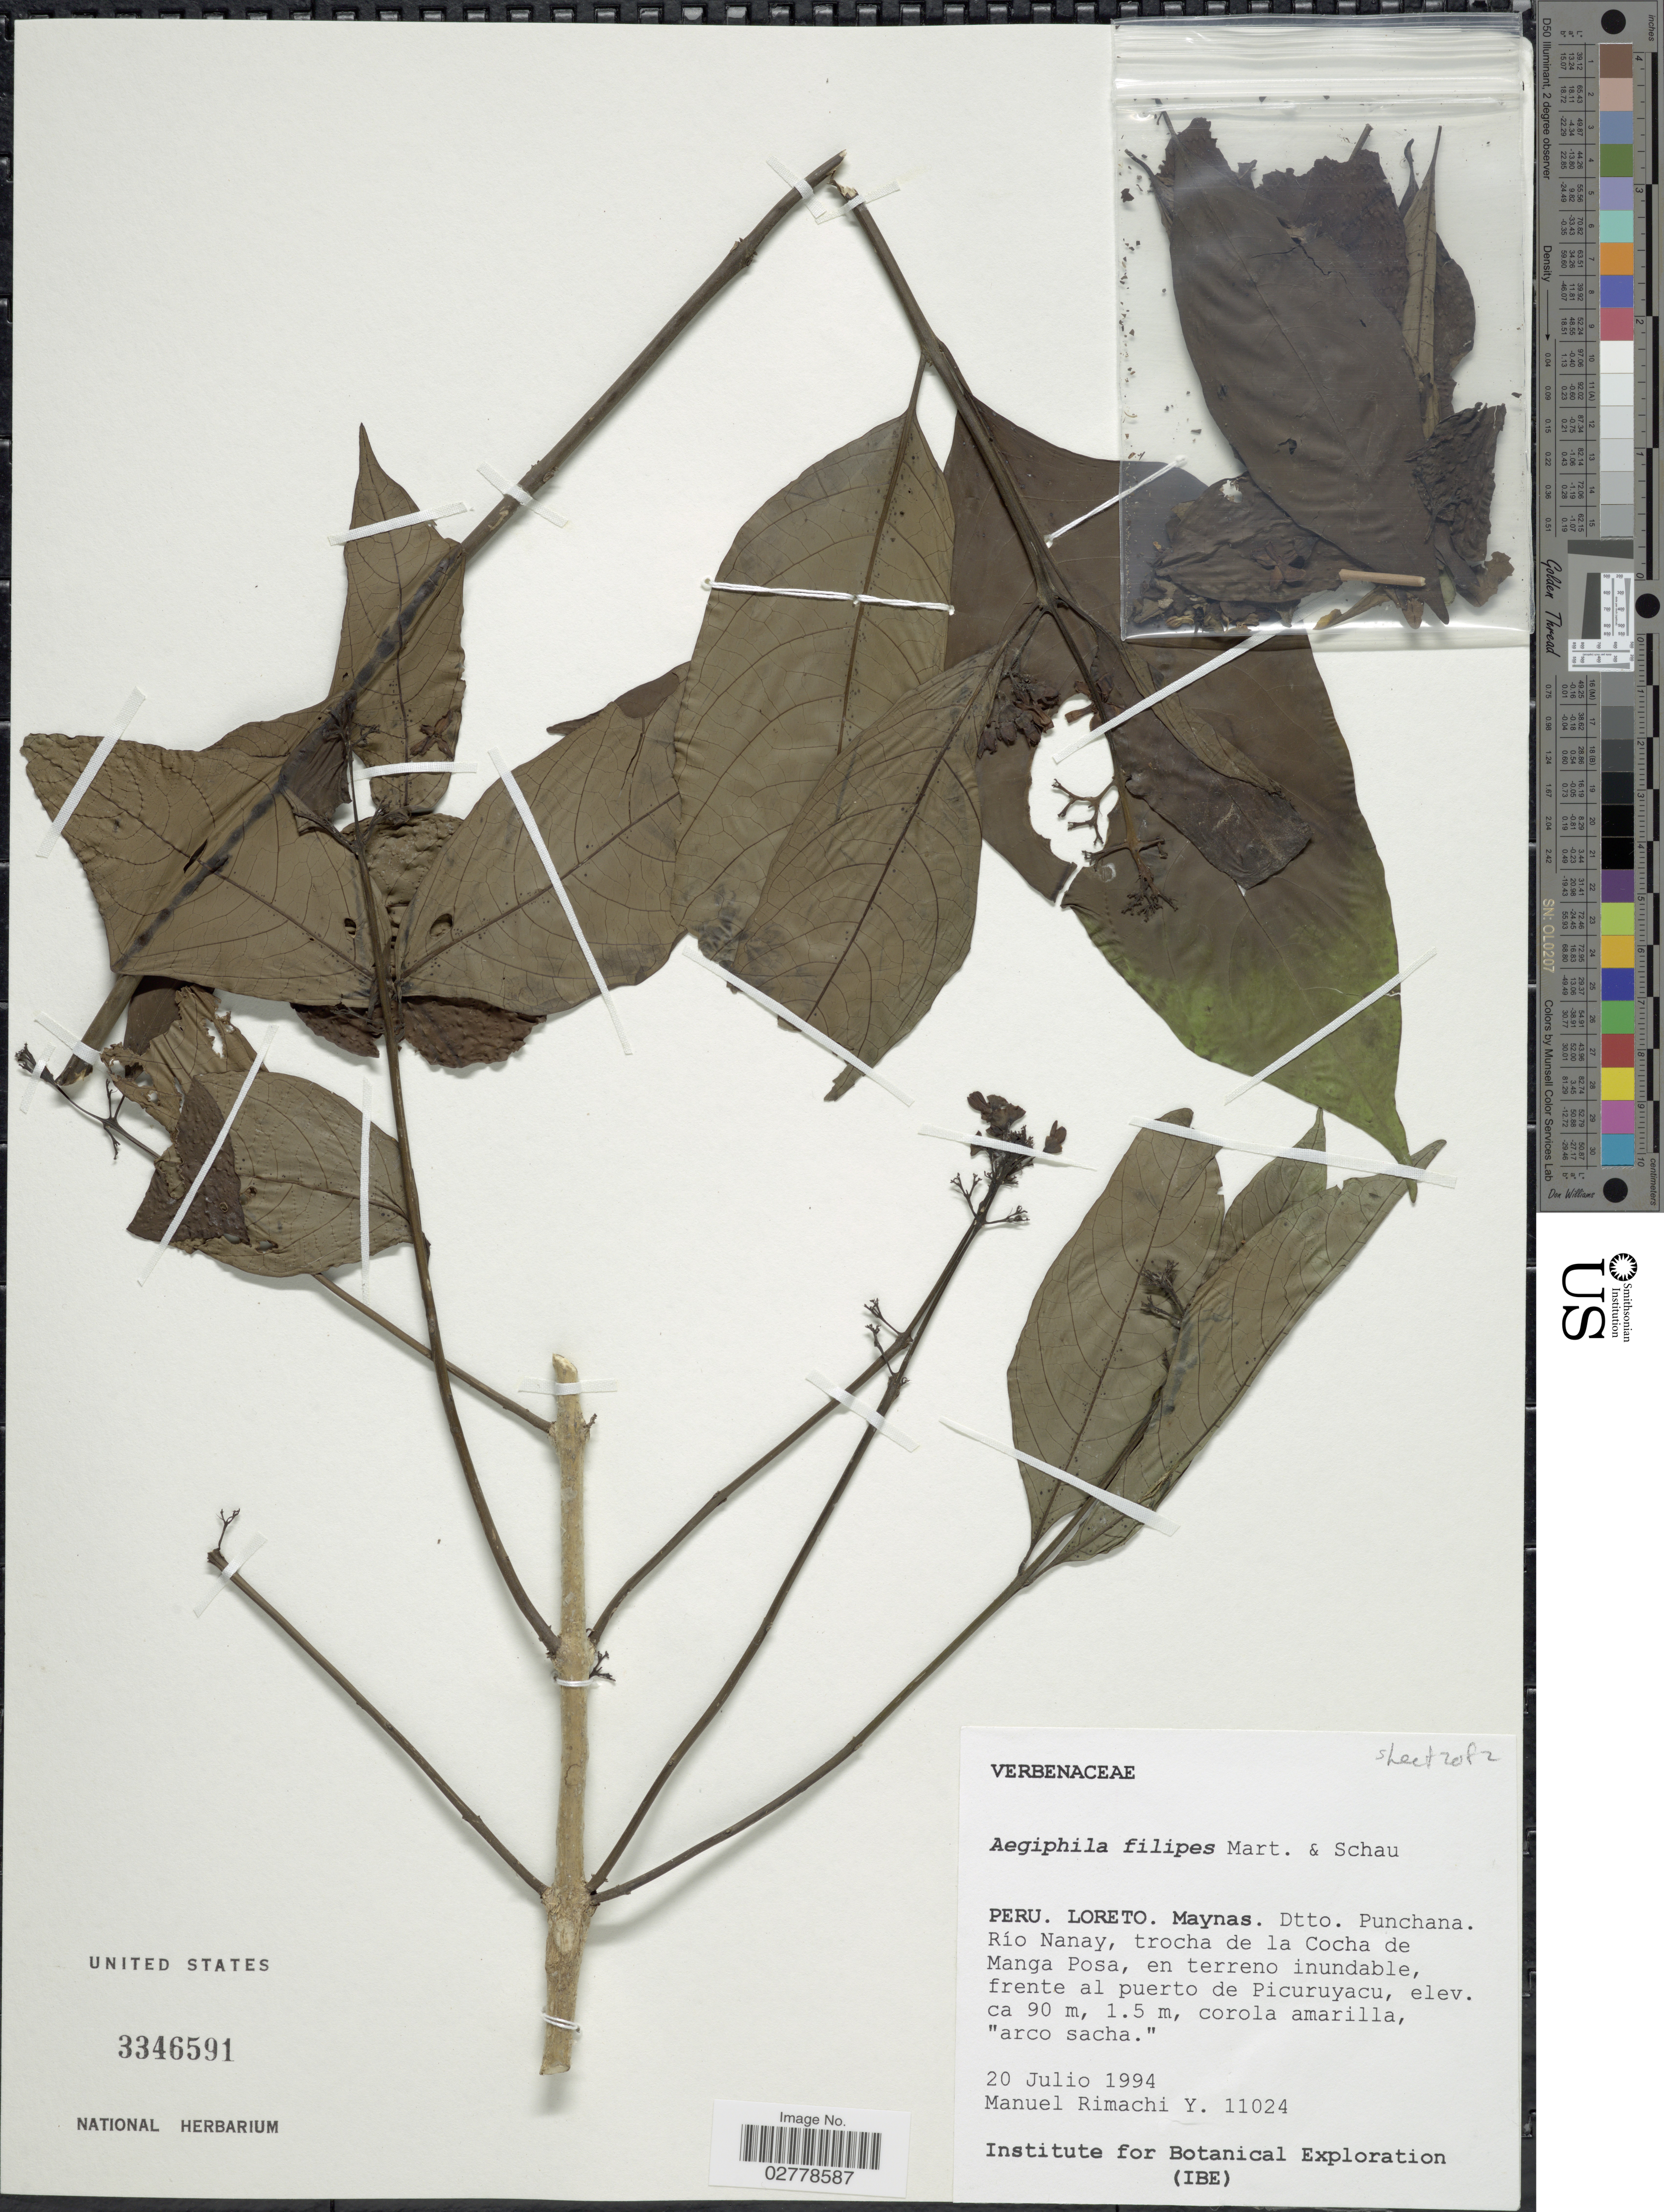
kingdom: Plantae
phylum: Tracheophyta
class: Magnoliopsida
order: Lamiales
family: Lamiaceae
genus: Aegiphila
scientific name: Aegiphila filipes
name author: Mart. & Schauer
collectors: M. Rimachi Y.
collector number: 11024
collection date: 1994-07-20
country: Peru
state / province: Loreto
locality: Maynas. Dtto. Punchana. Río Nanay, trocha de la Cocha de Manga Posa, en terreno inundable, frente al puerto de Picuruyacu.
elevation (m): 90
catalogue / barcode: US 3346591